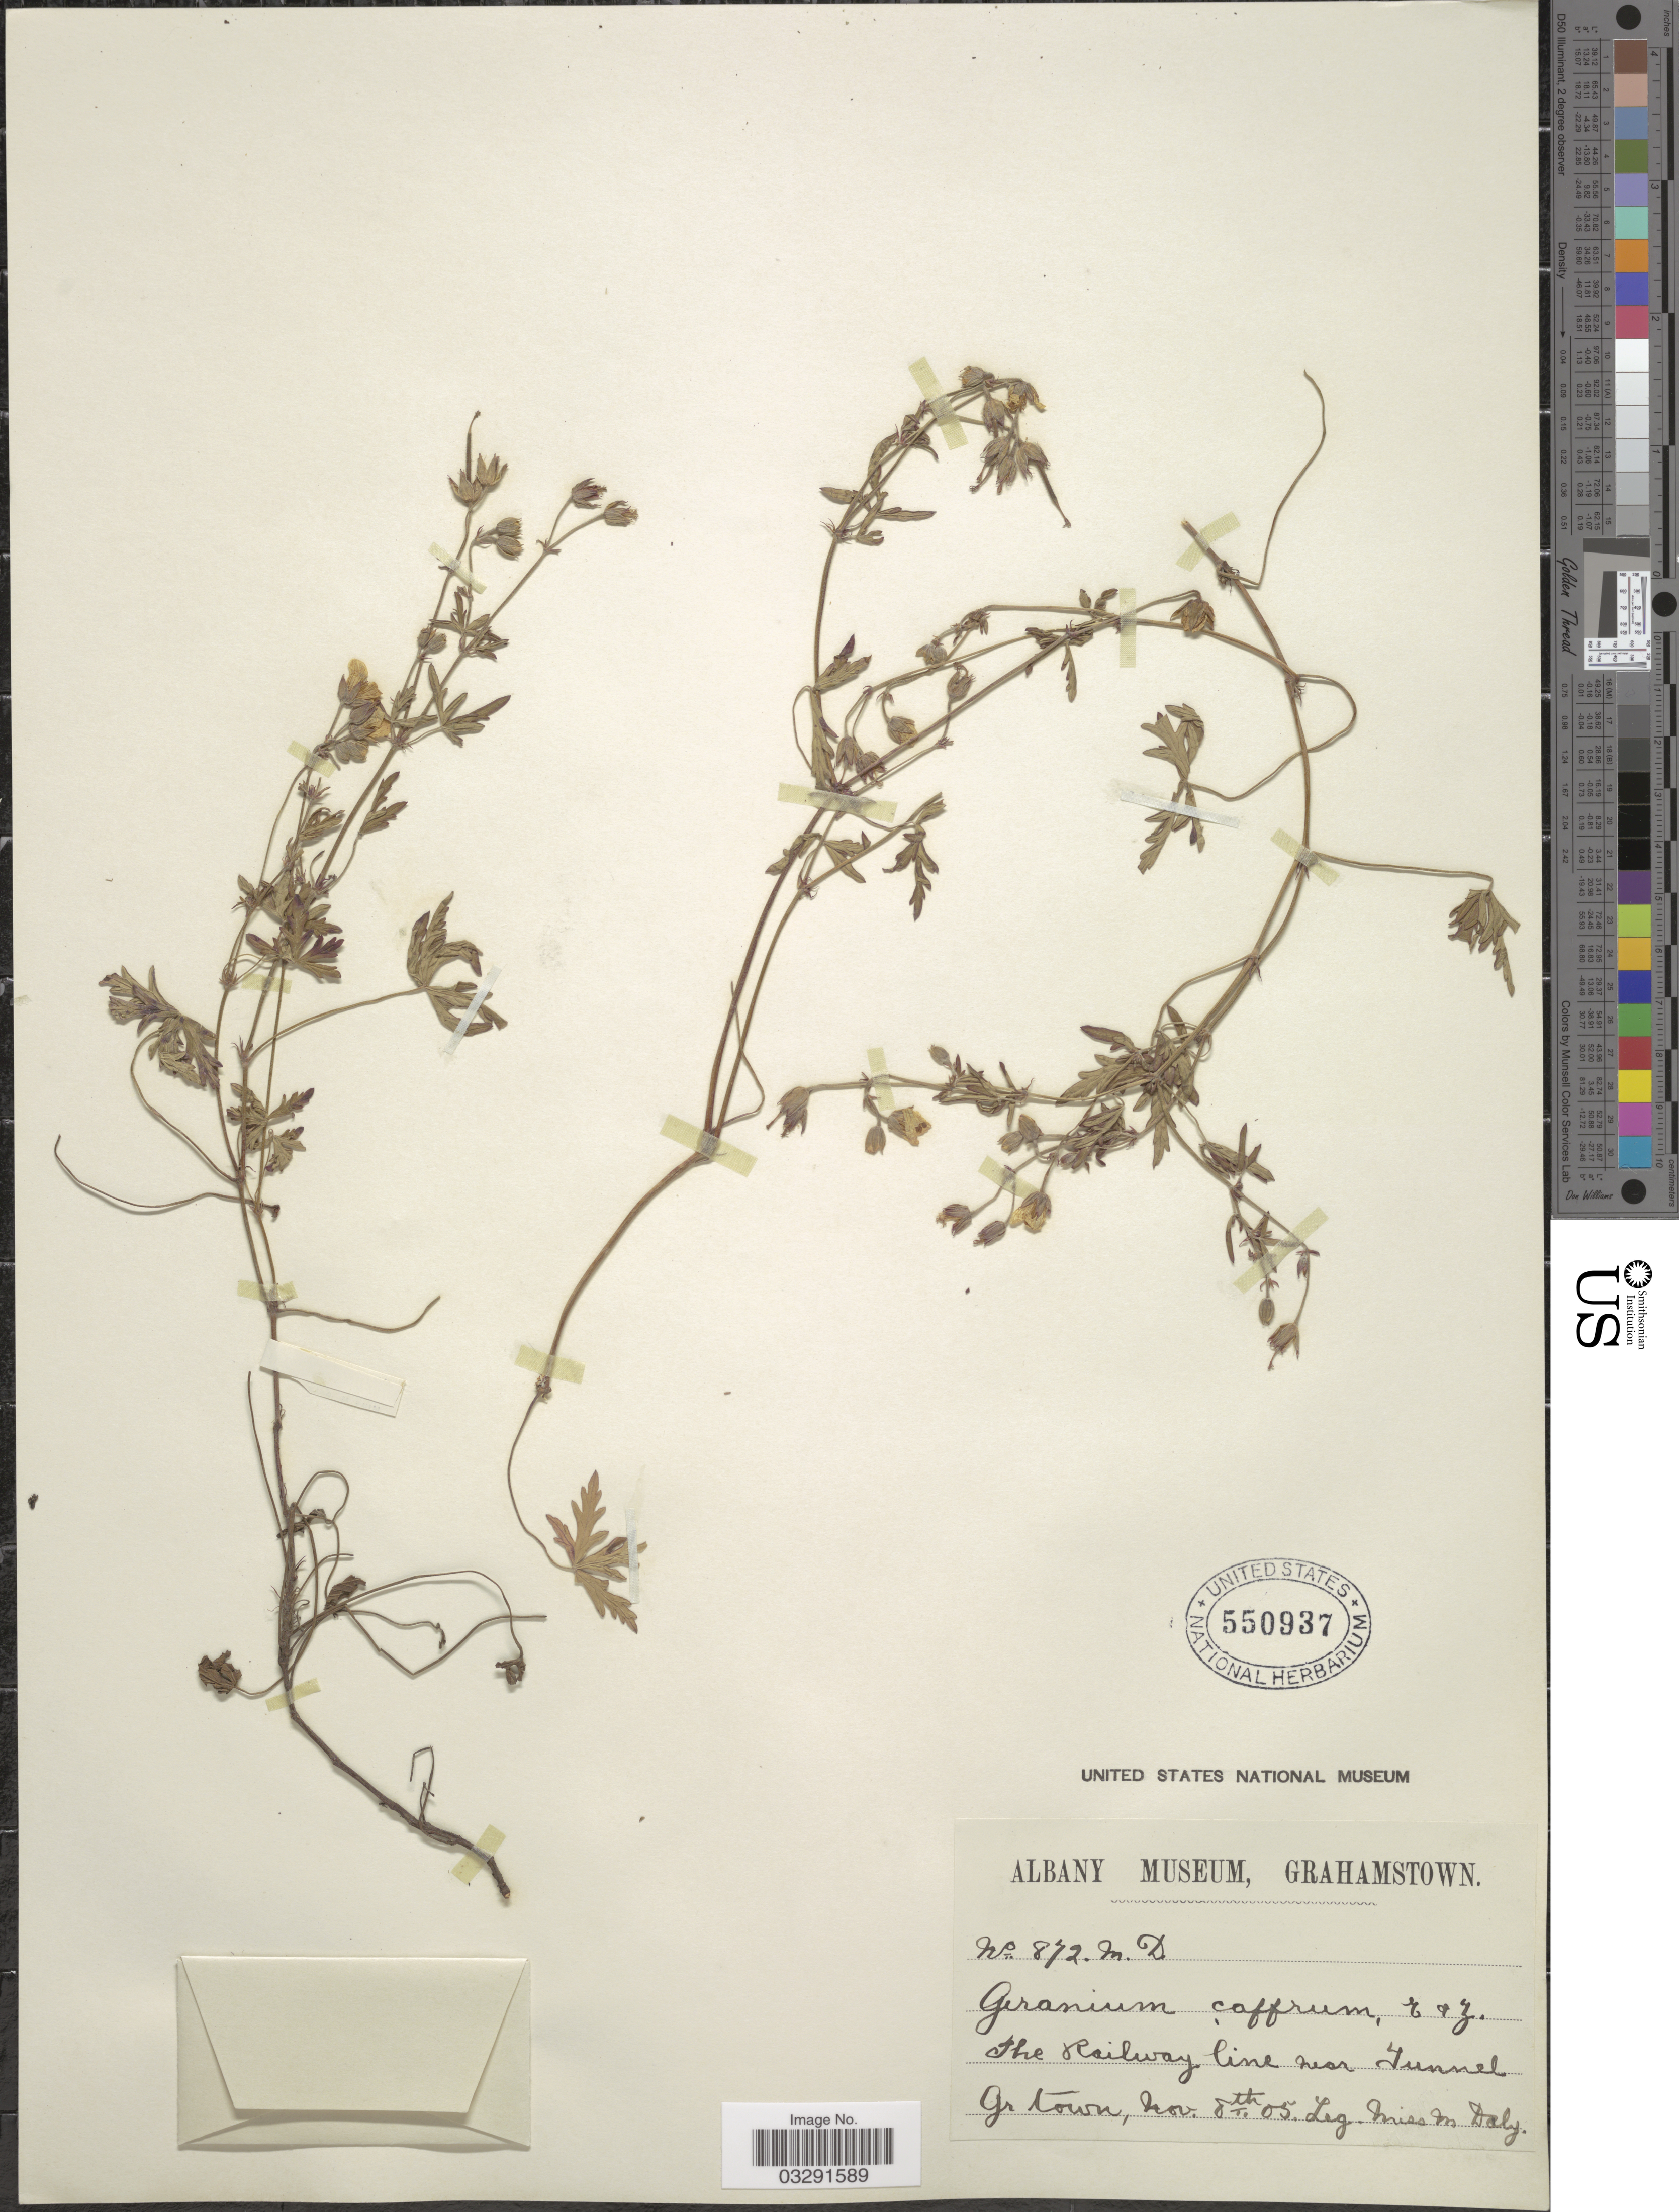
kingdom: Plantae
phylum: Tracheophyta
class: Magnoliopsida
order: Geraniales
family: Geraniaceae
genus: Geranium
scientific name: Geranium caffrum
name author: Eckl. & Zeyh.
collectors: M. Daly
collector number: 872 MD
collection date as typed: Transcribed d/m/y: 8/11/5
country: South Africa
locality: The Railway line near tunnel Gr town.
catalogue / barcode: US 550937